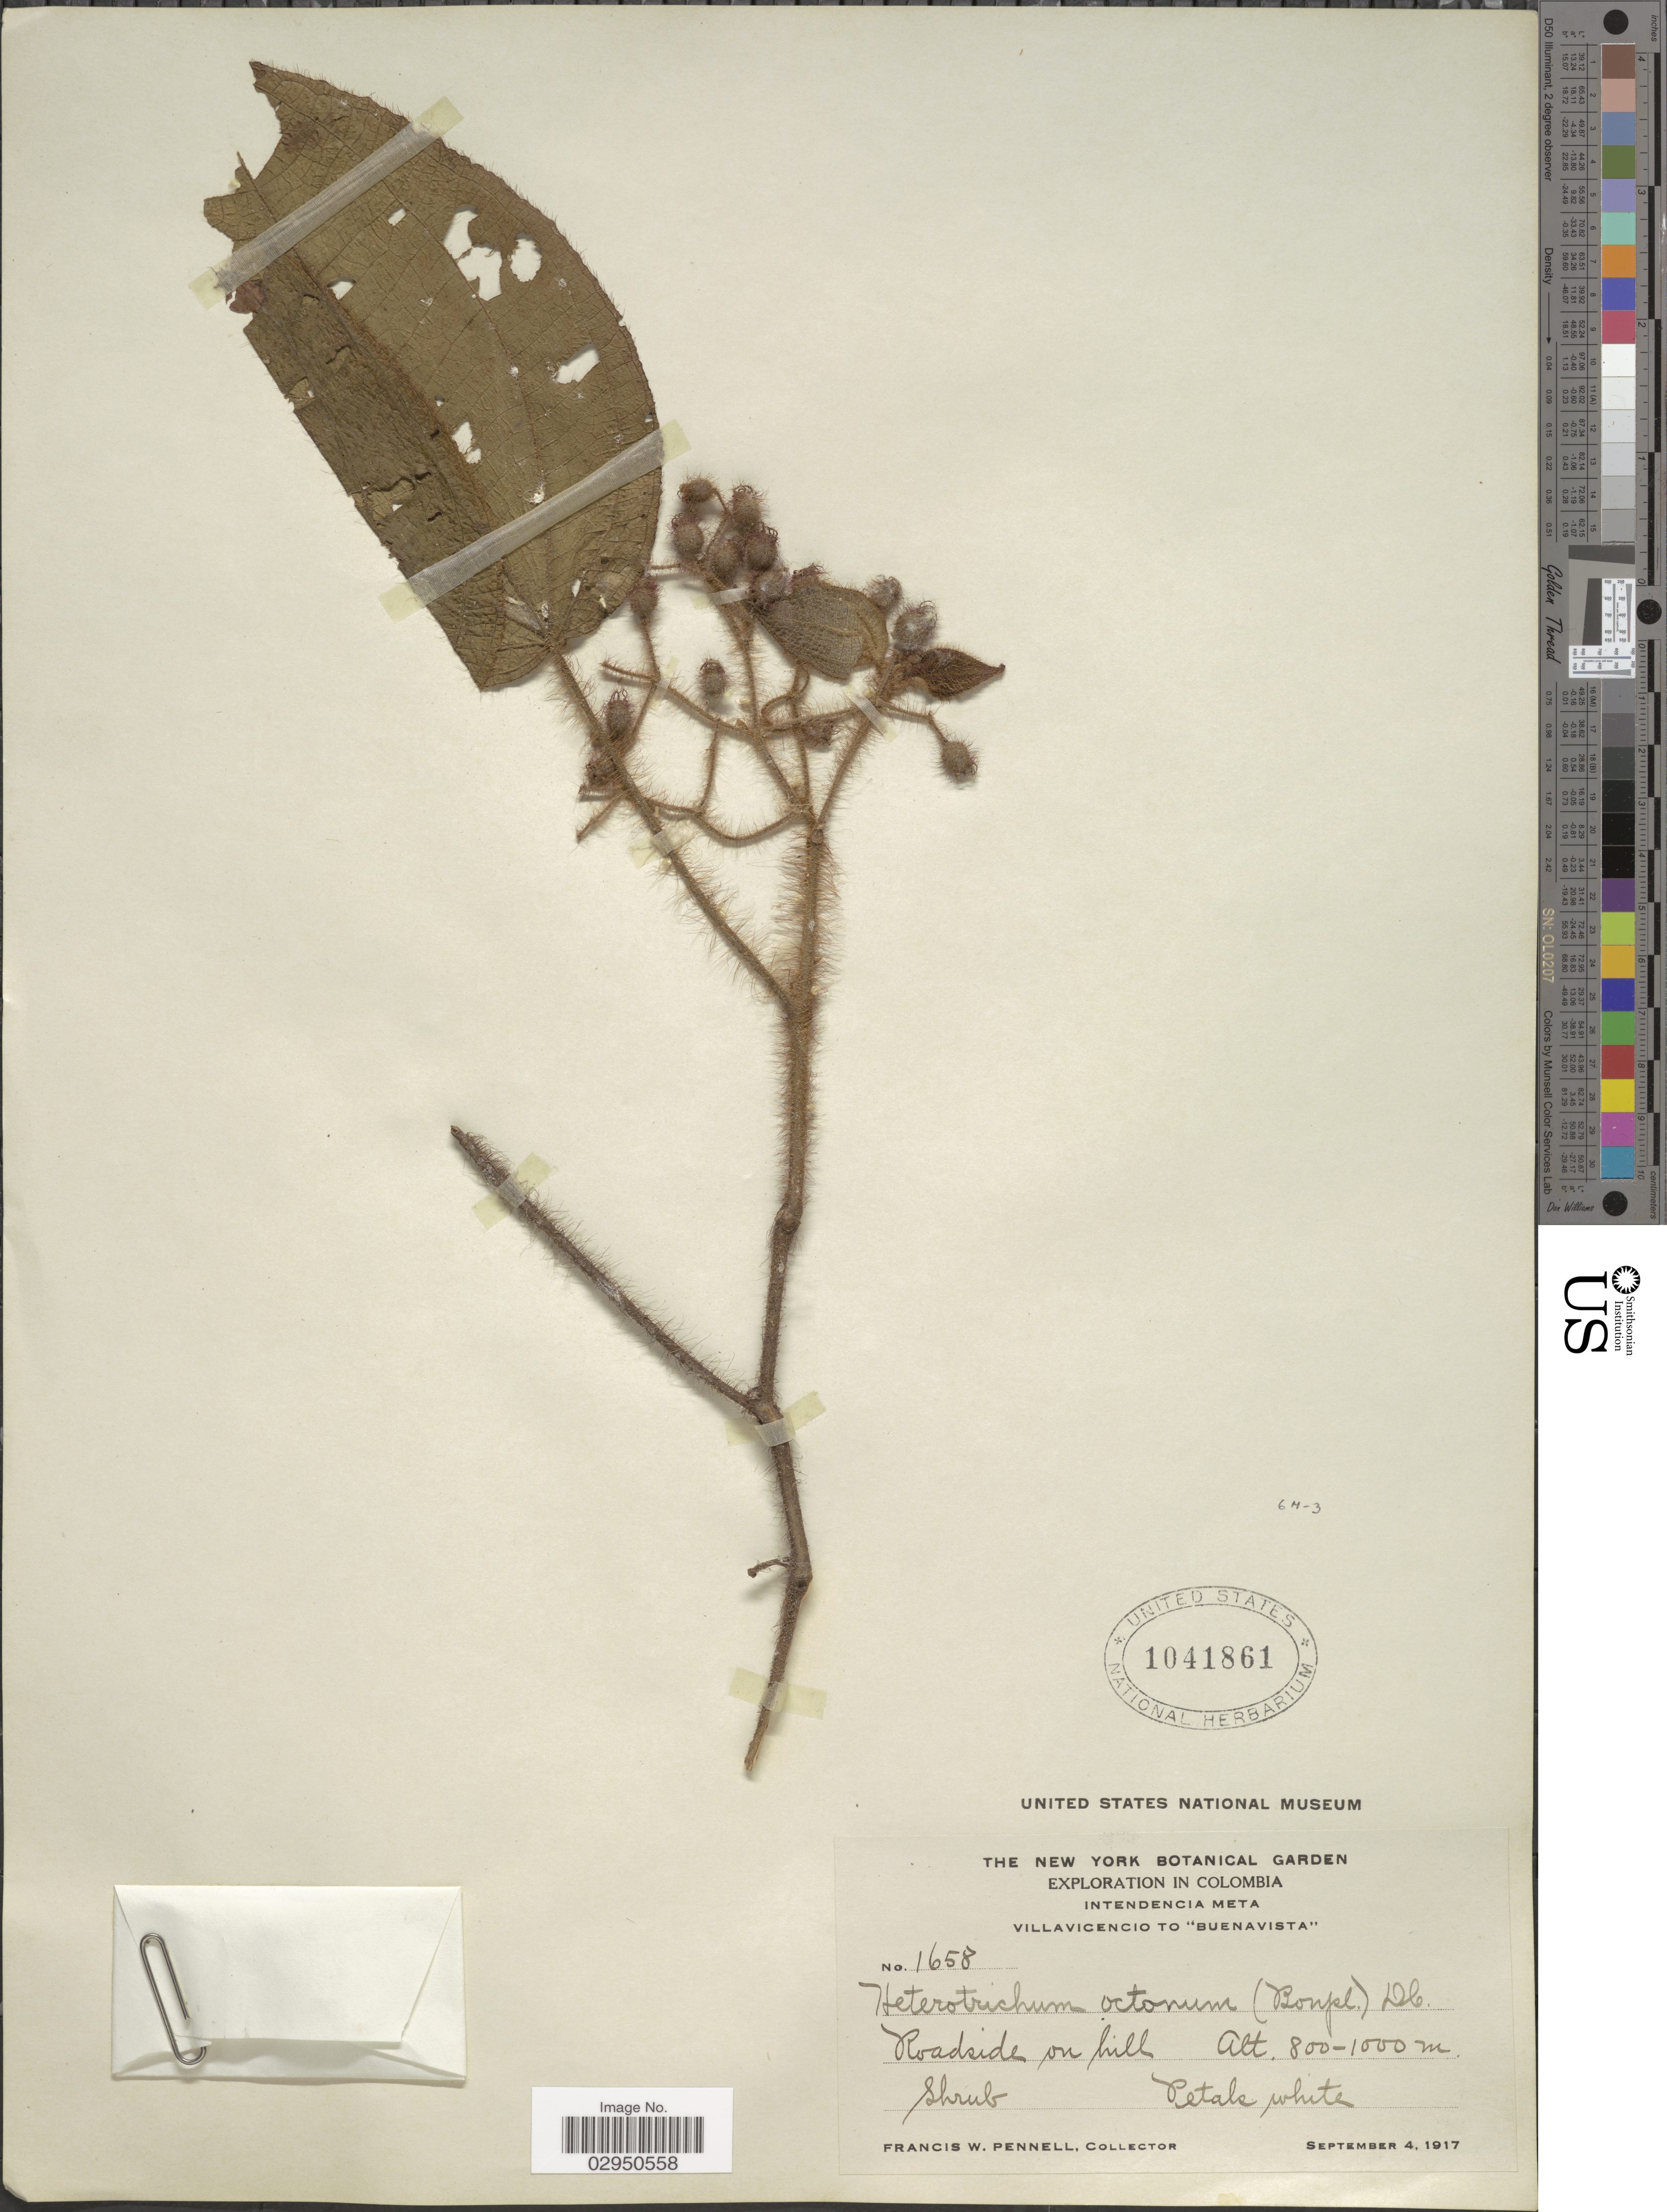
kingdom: Plantae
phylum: Tracheophyta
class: Magnoliopsida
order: Myrtales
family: Melastomataceae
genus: Clidemia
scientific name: Clidemia octona subsp. octona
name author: (Bonpl.) L.O. Williams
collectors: F. W. Pennell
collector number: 1658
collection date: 1917-09-04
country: Colombia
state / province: Meta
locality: Intendencia Meta. Villavicencio to "Buenavista". Roadside on hill.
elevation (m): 800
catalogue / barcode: US 1041861